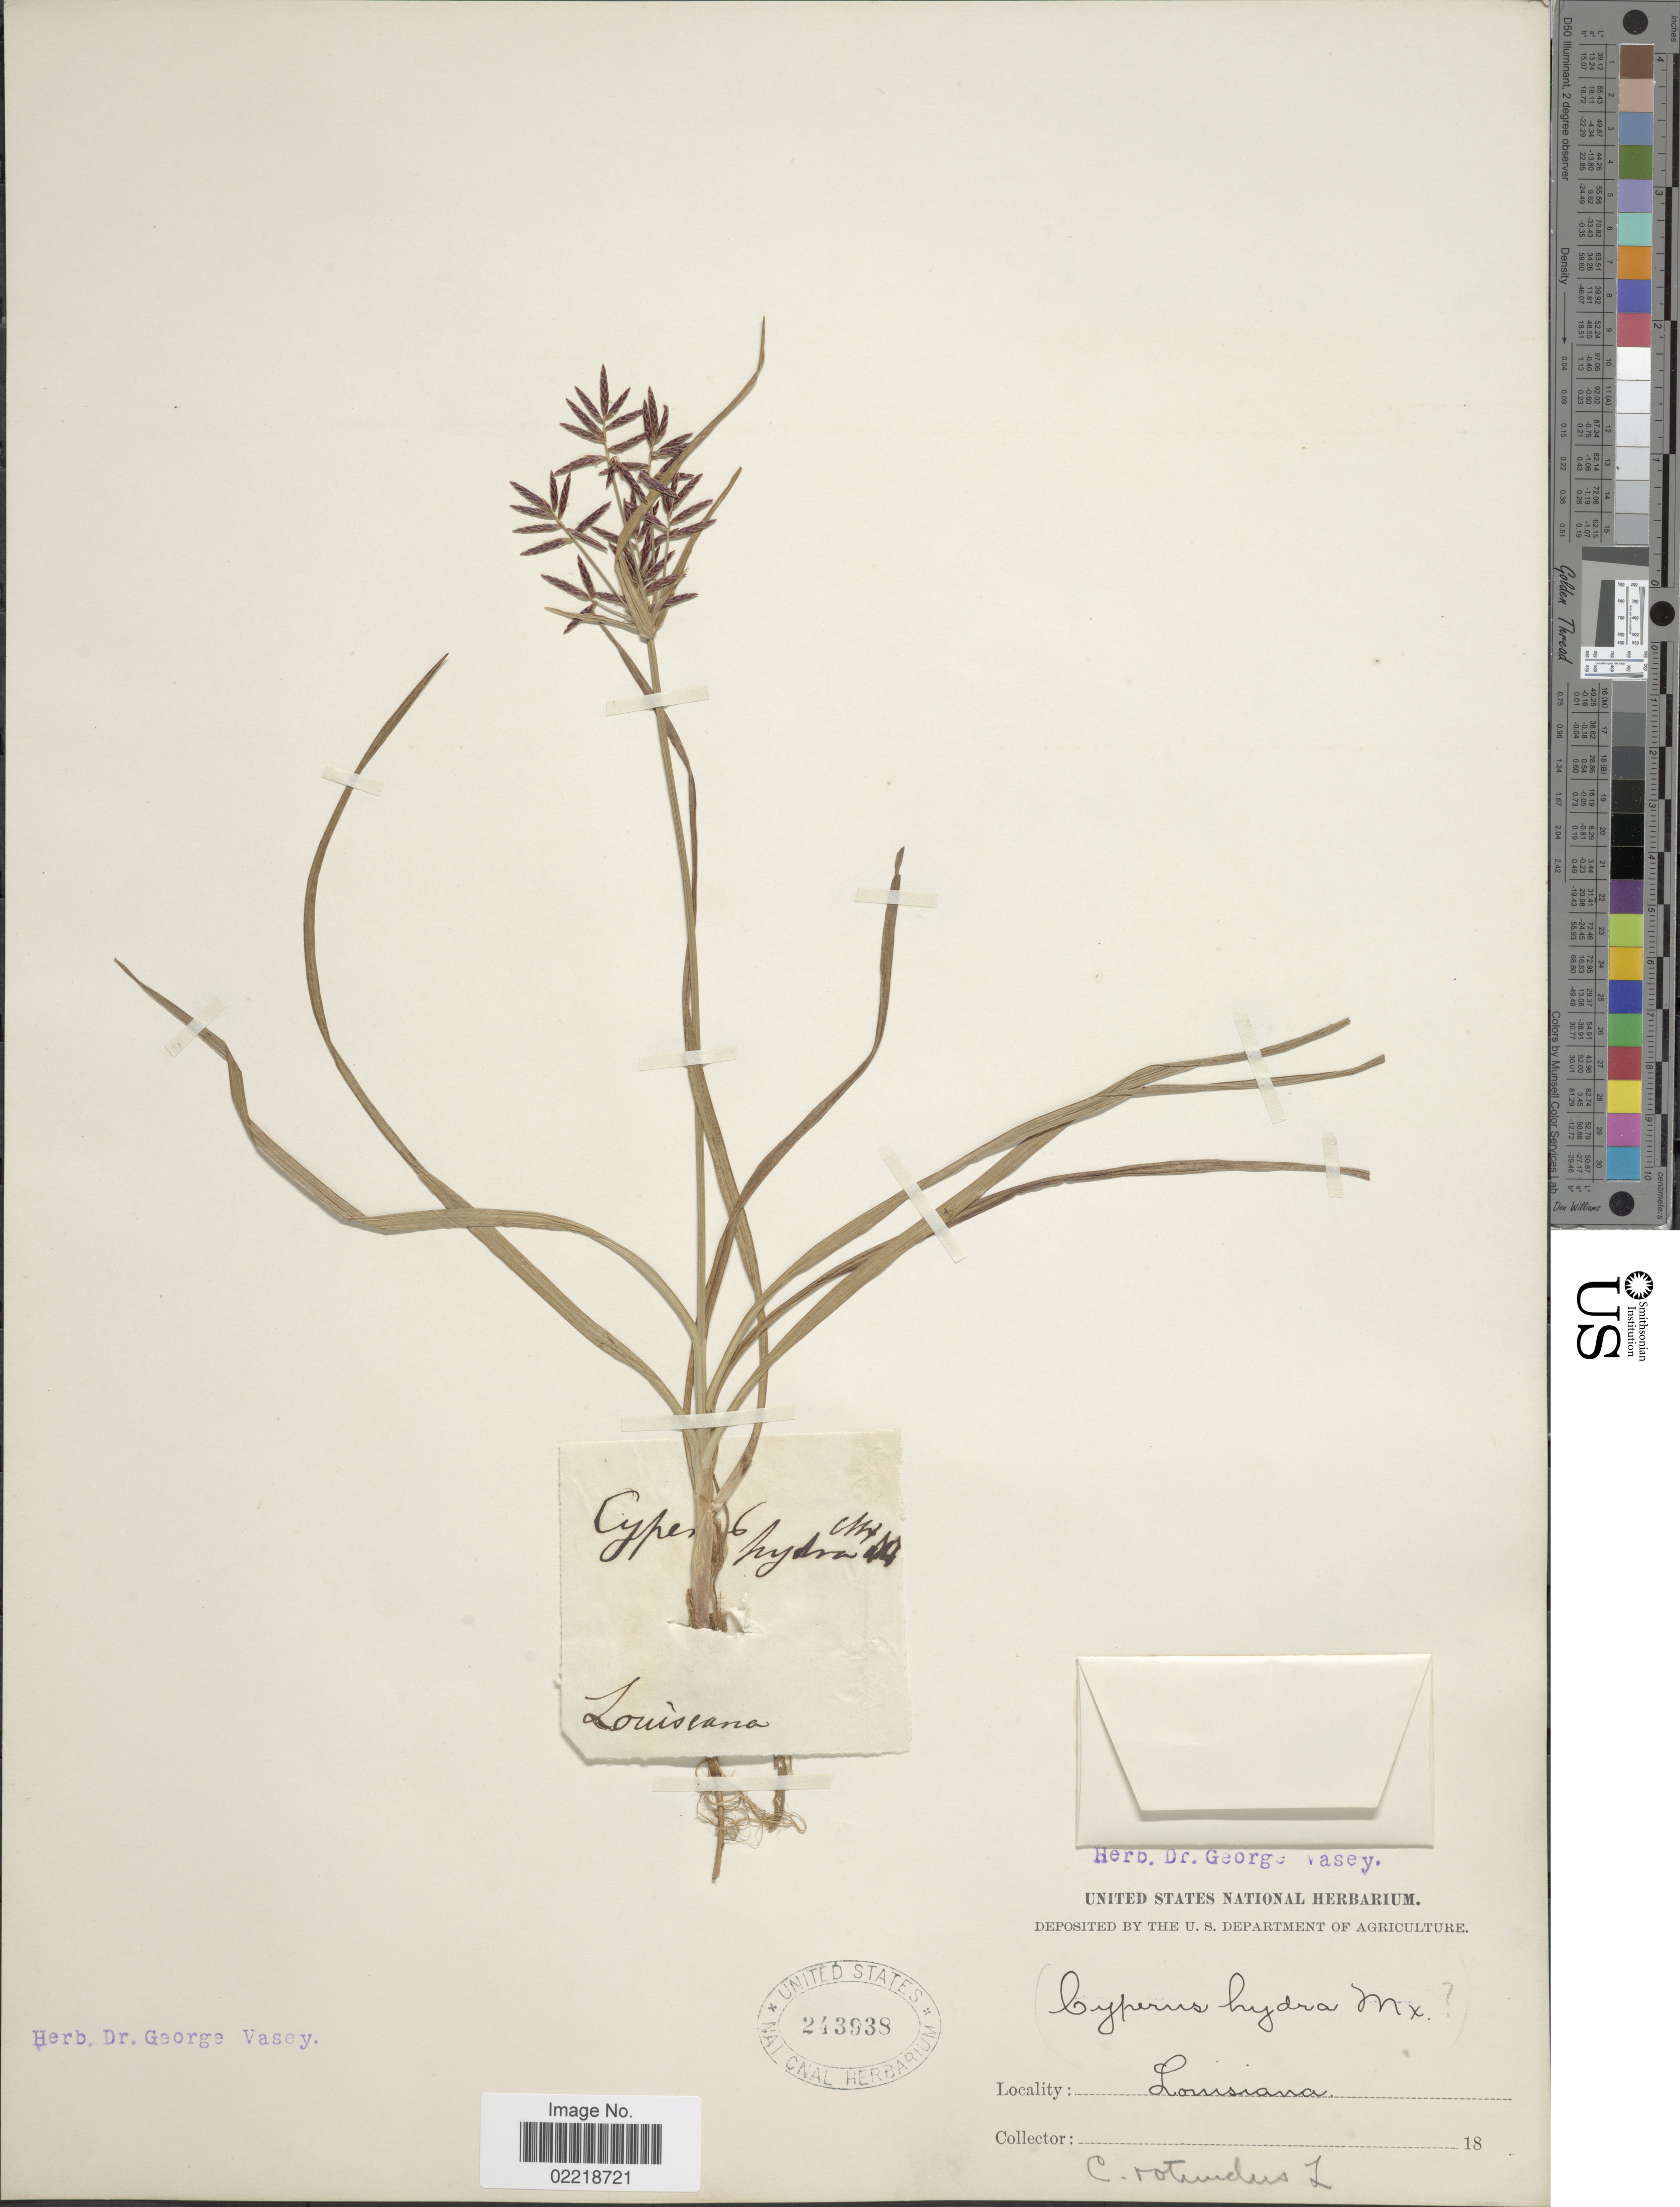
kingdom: Plantae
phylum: Tracheophyta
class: Liliopsida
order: Poales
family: Cyperaceae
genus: Cyperus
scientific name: Cyperus rotundus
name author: L.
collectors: ex Herb. Dr. Geo Vasey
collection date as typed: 18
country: United States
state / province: Louisiana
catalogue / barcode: US 243938